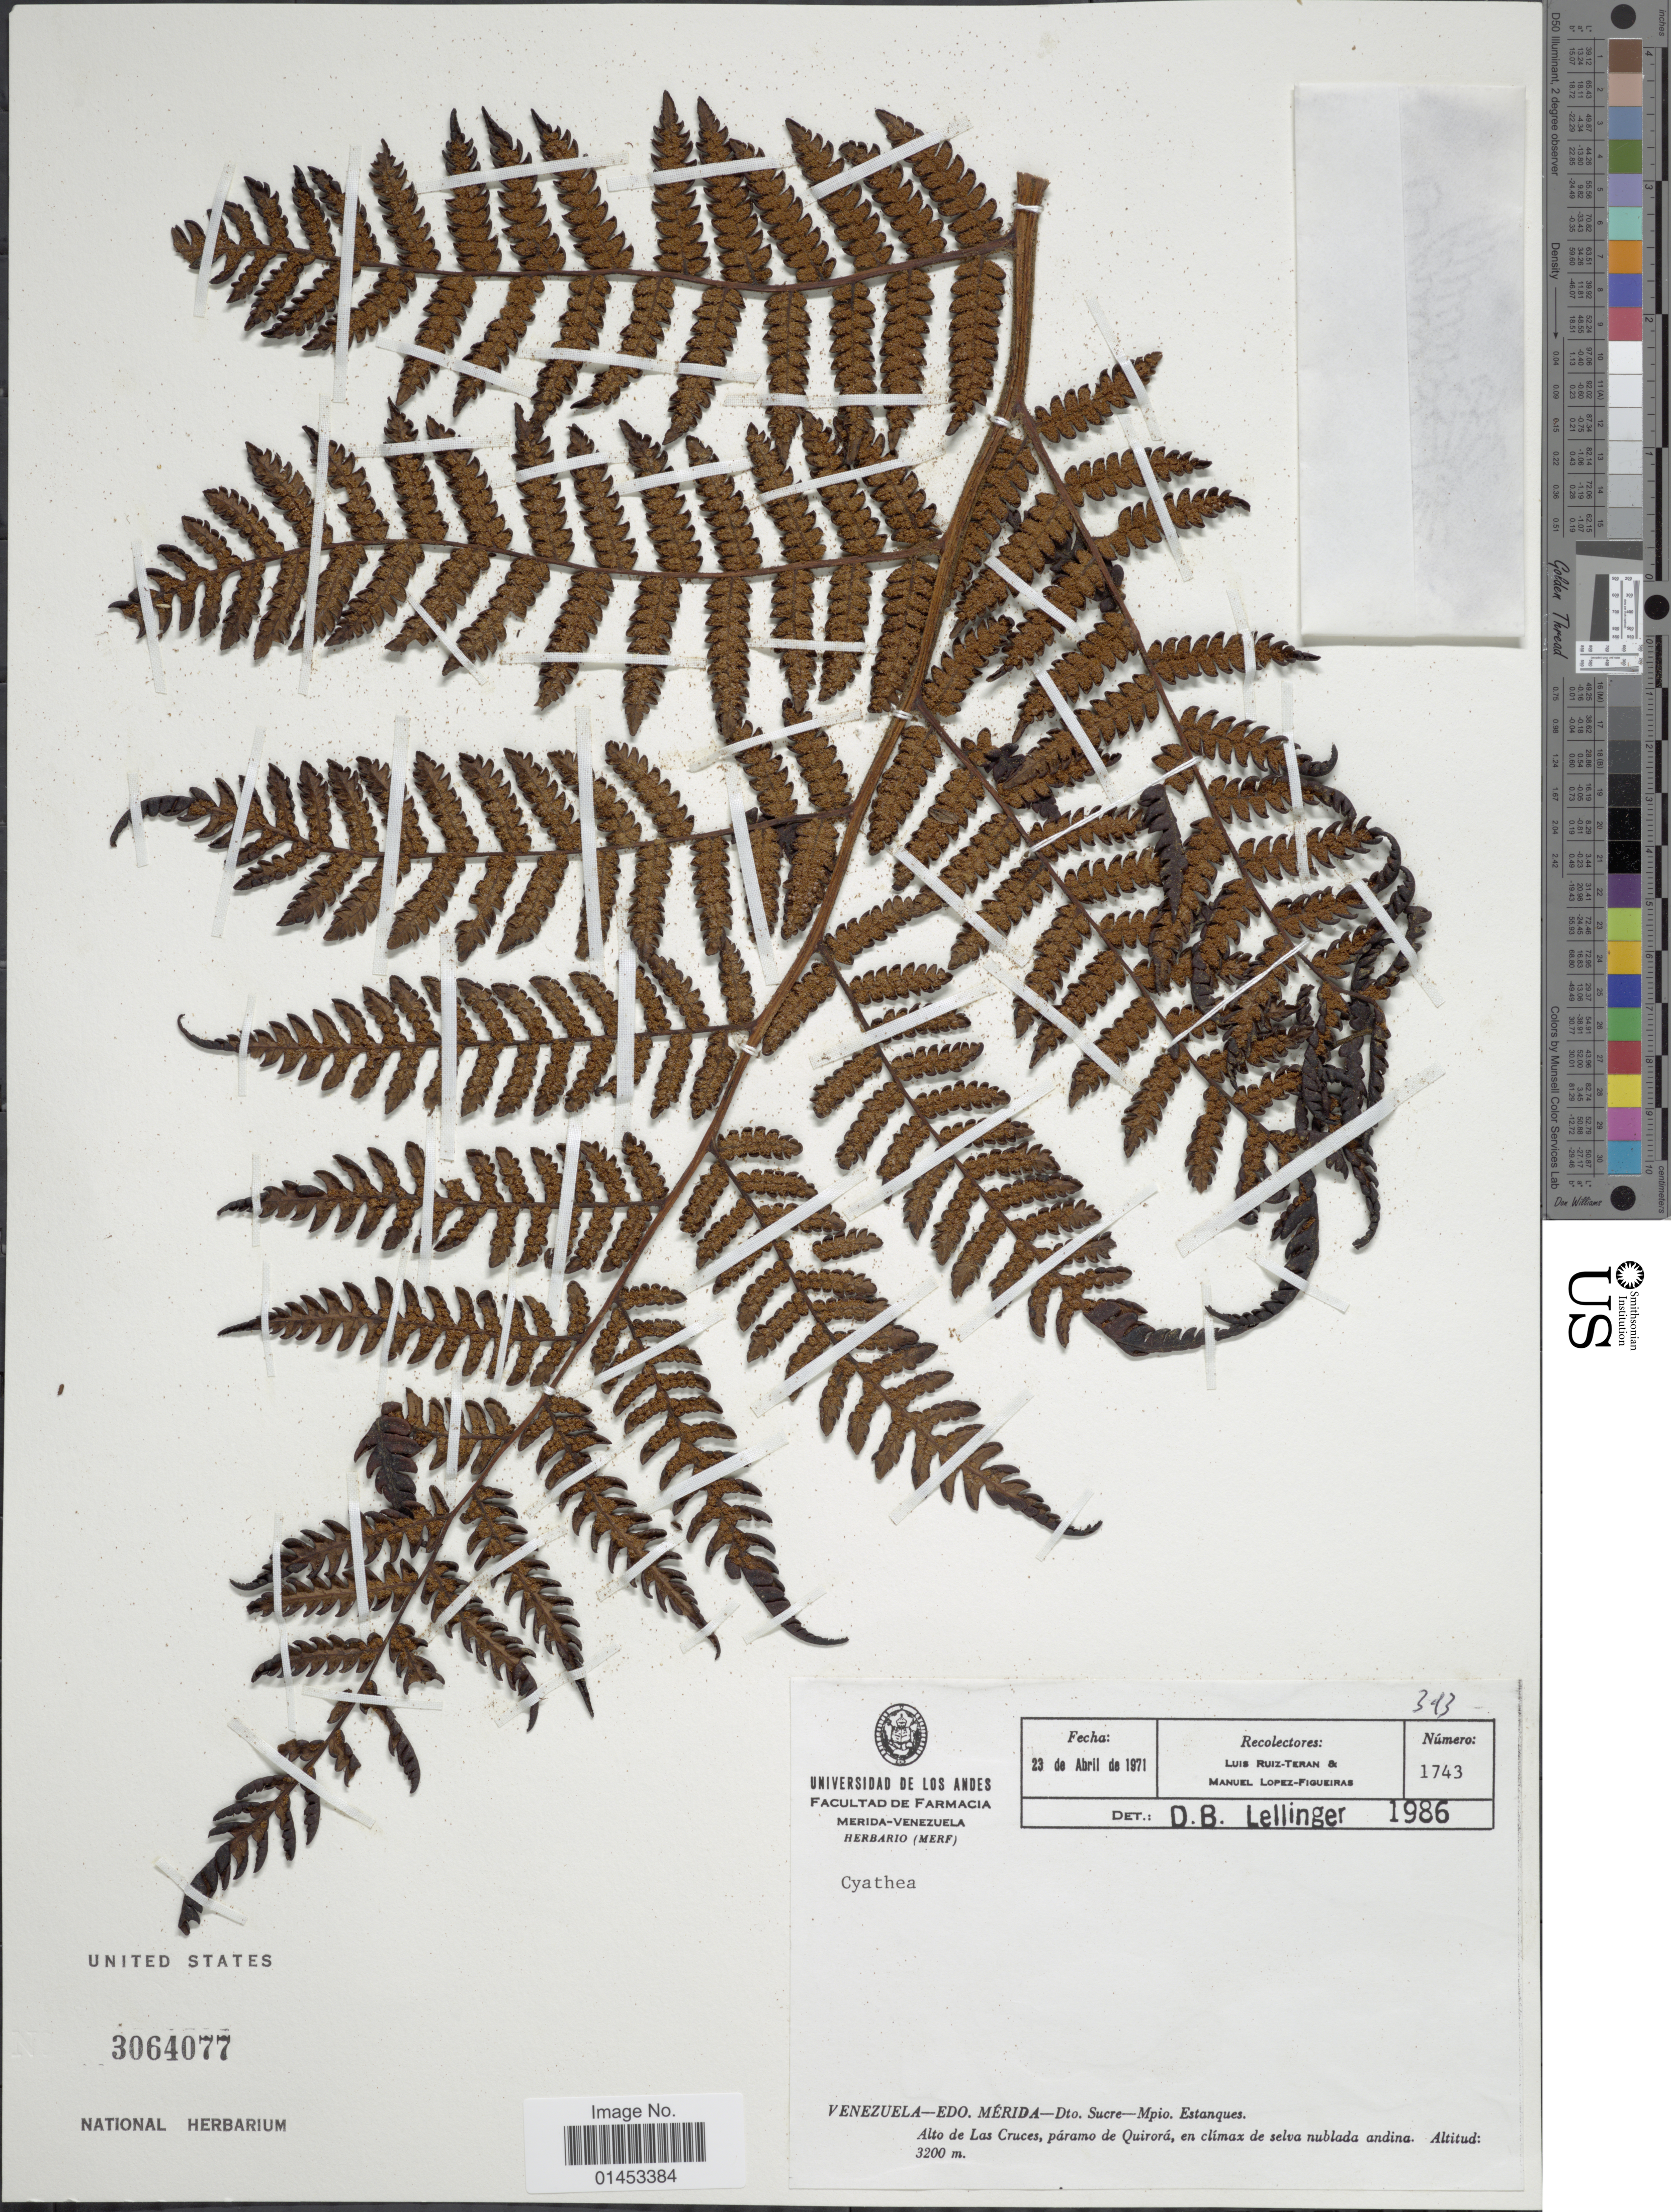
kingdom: Plantae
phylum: Tracheophyta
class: Polypodiopsida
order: Cyatheales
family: Cyatheaceae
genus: Cyathea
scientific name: Cyathea sp.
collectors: L. E. Ruíz-Terán & M. López Figueiras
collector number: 1743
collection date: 1971-04-23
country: Venezuela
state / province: Mérida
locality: Venezuela-Edo. Merida-Dto. Sucre-Mpio Estanques, Alot de las cruces, páramo de Quirorá en climax de nublada andina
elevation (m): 3200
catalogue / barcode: US 3064077